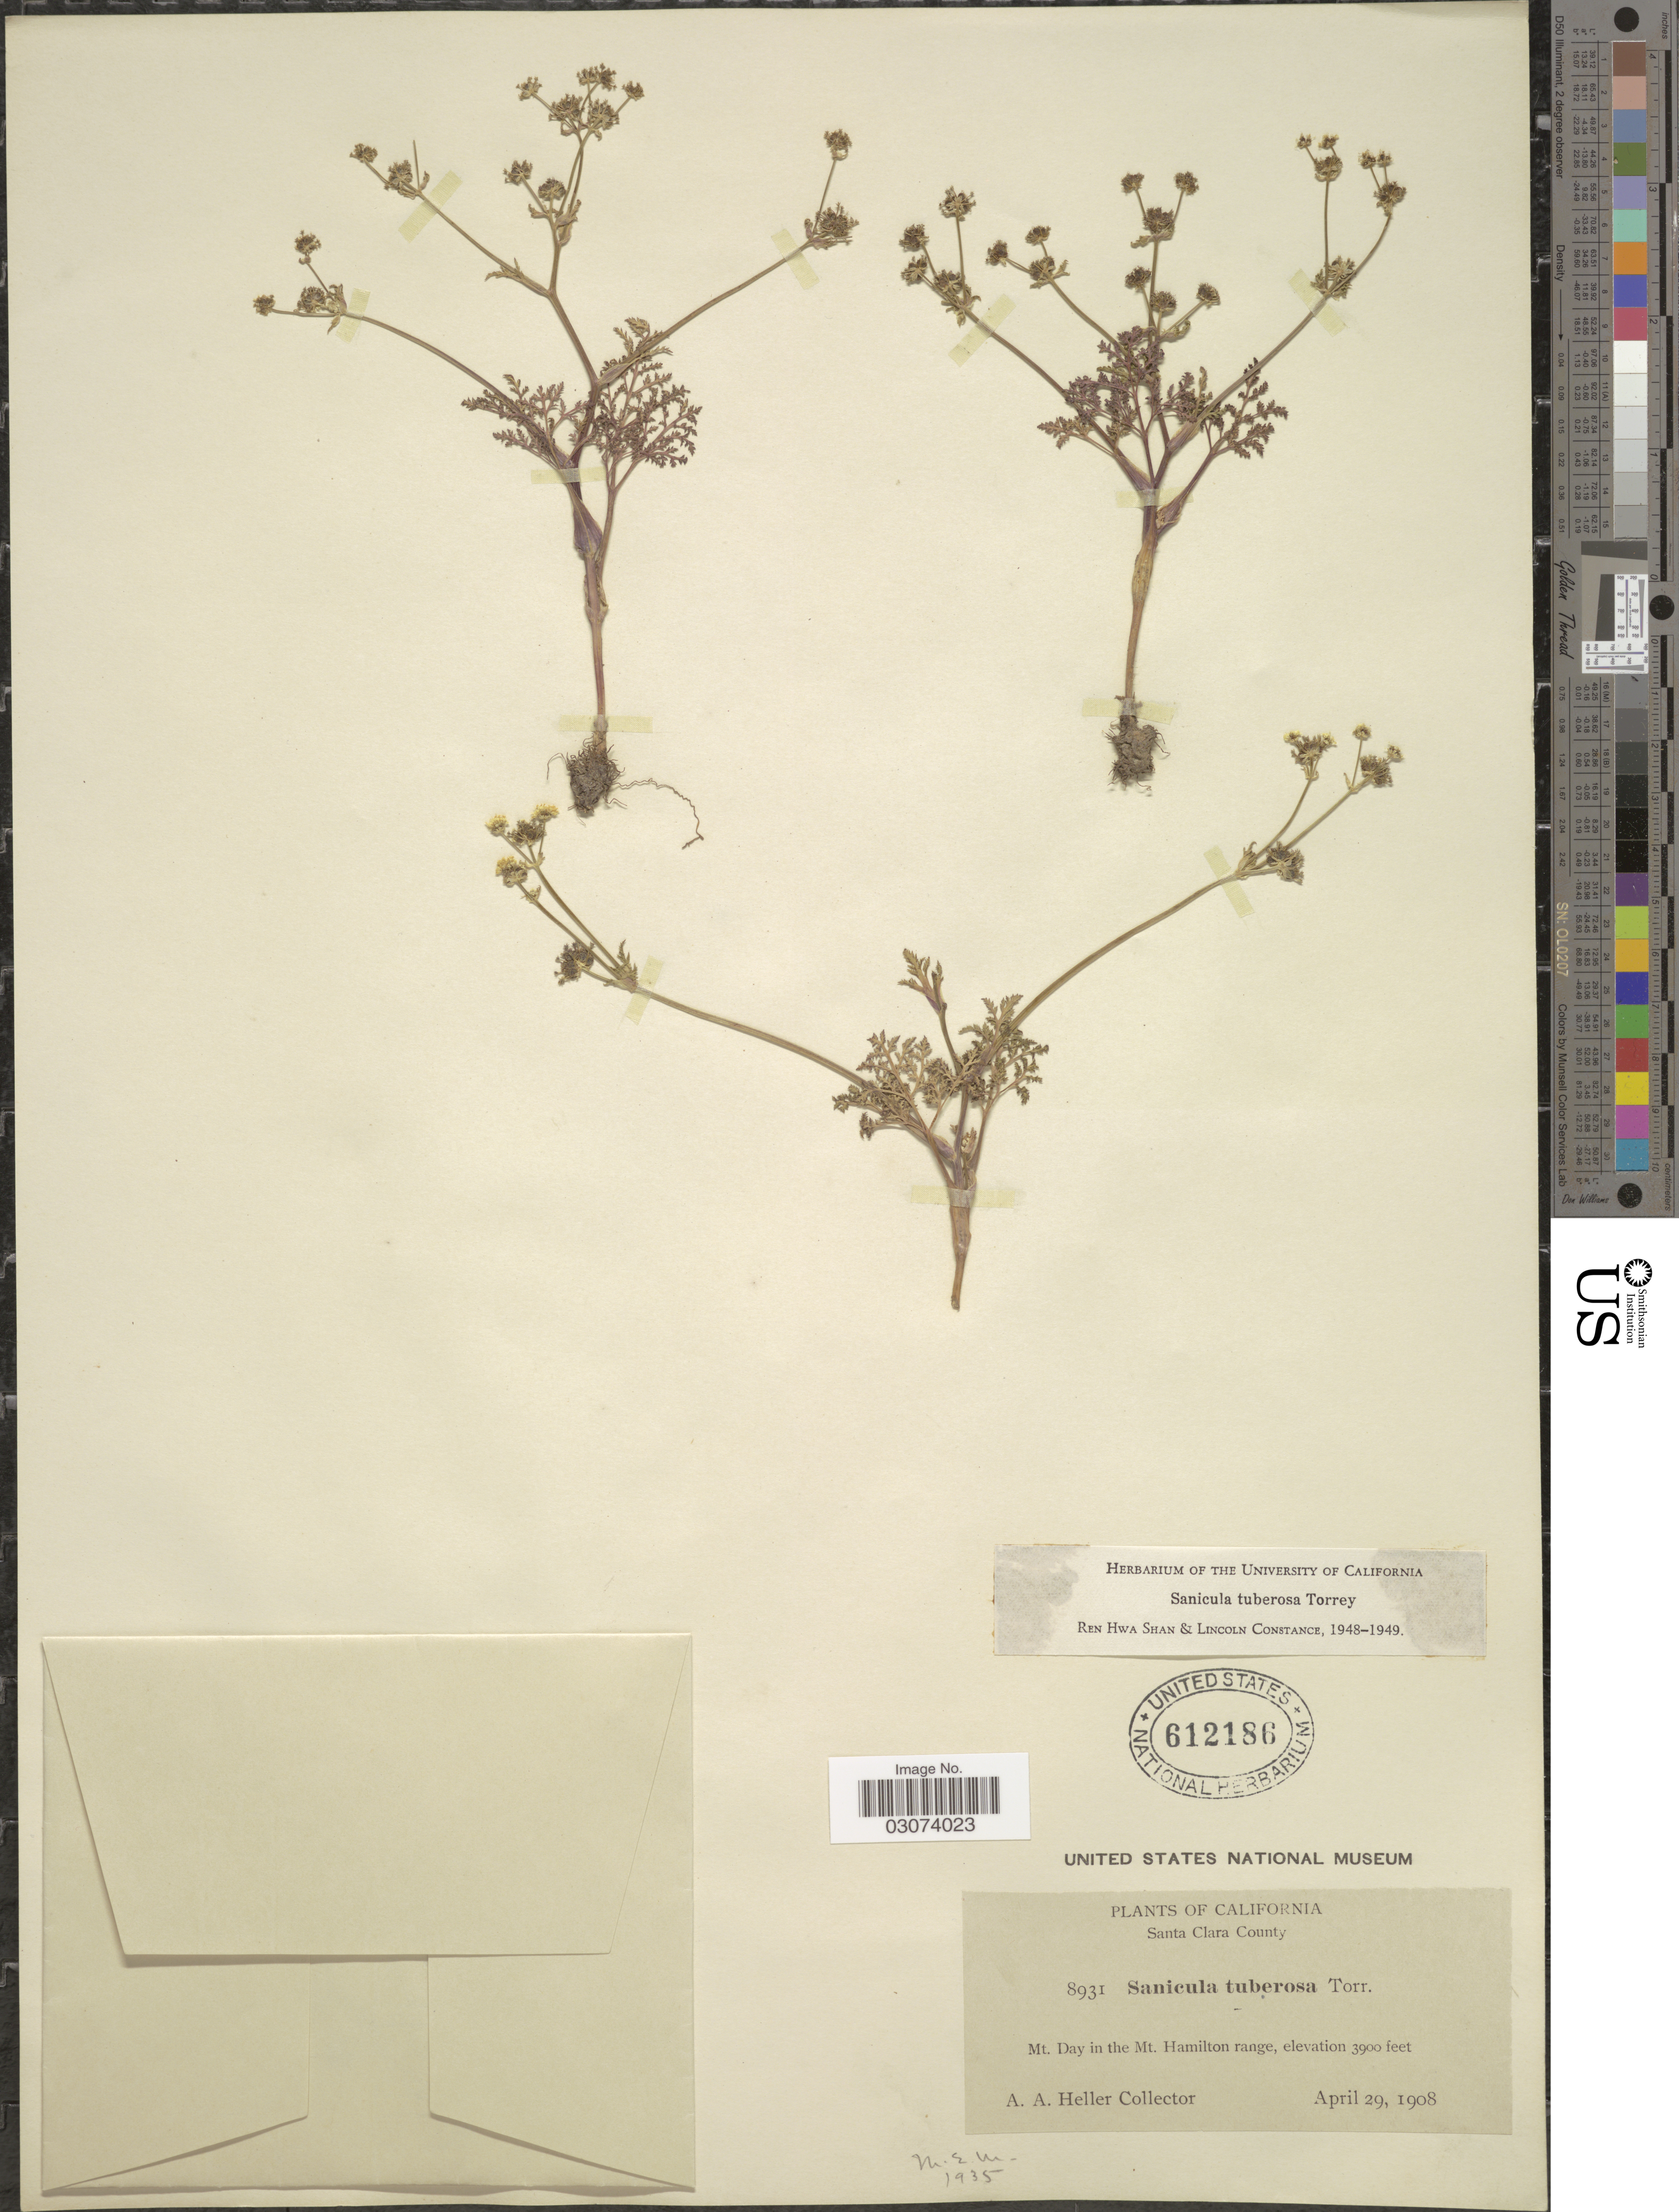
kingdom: Plantae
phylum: Tracheophyta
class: Magnoliopsida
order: Apiales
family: Apiaceae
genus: Sanicula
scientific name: Sanicula tuberosa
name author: Torr.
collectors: A. A. Heller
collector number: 8931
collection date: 1908-04-29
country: United States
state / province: California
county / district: Santa Clara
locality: Santa Clara County. Mt. Day in the Mt. Hamilton range.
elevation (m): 1189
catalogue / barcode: US 612186